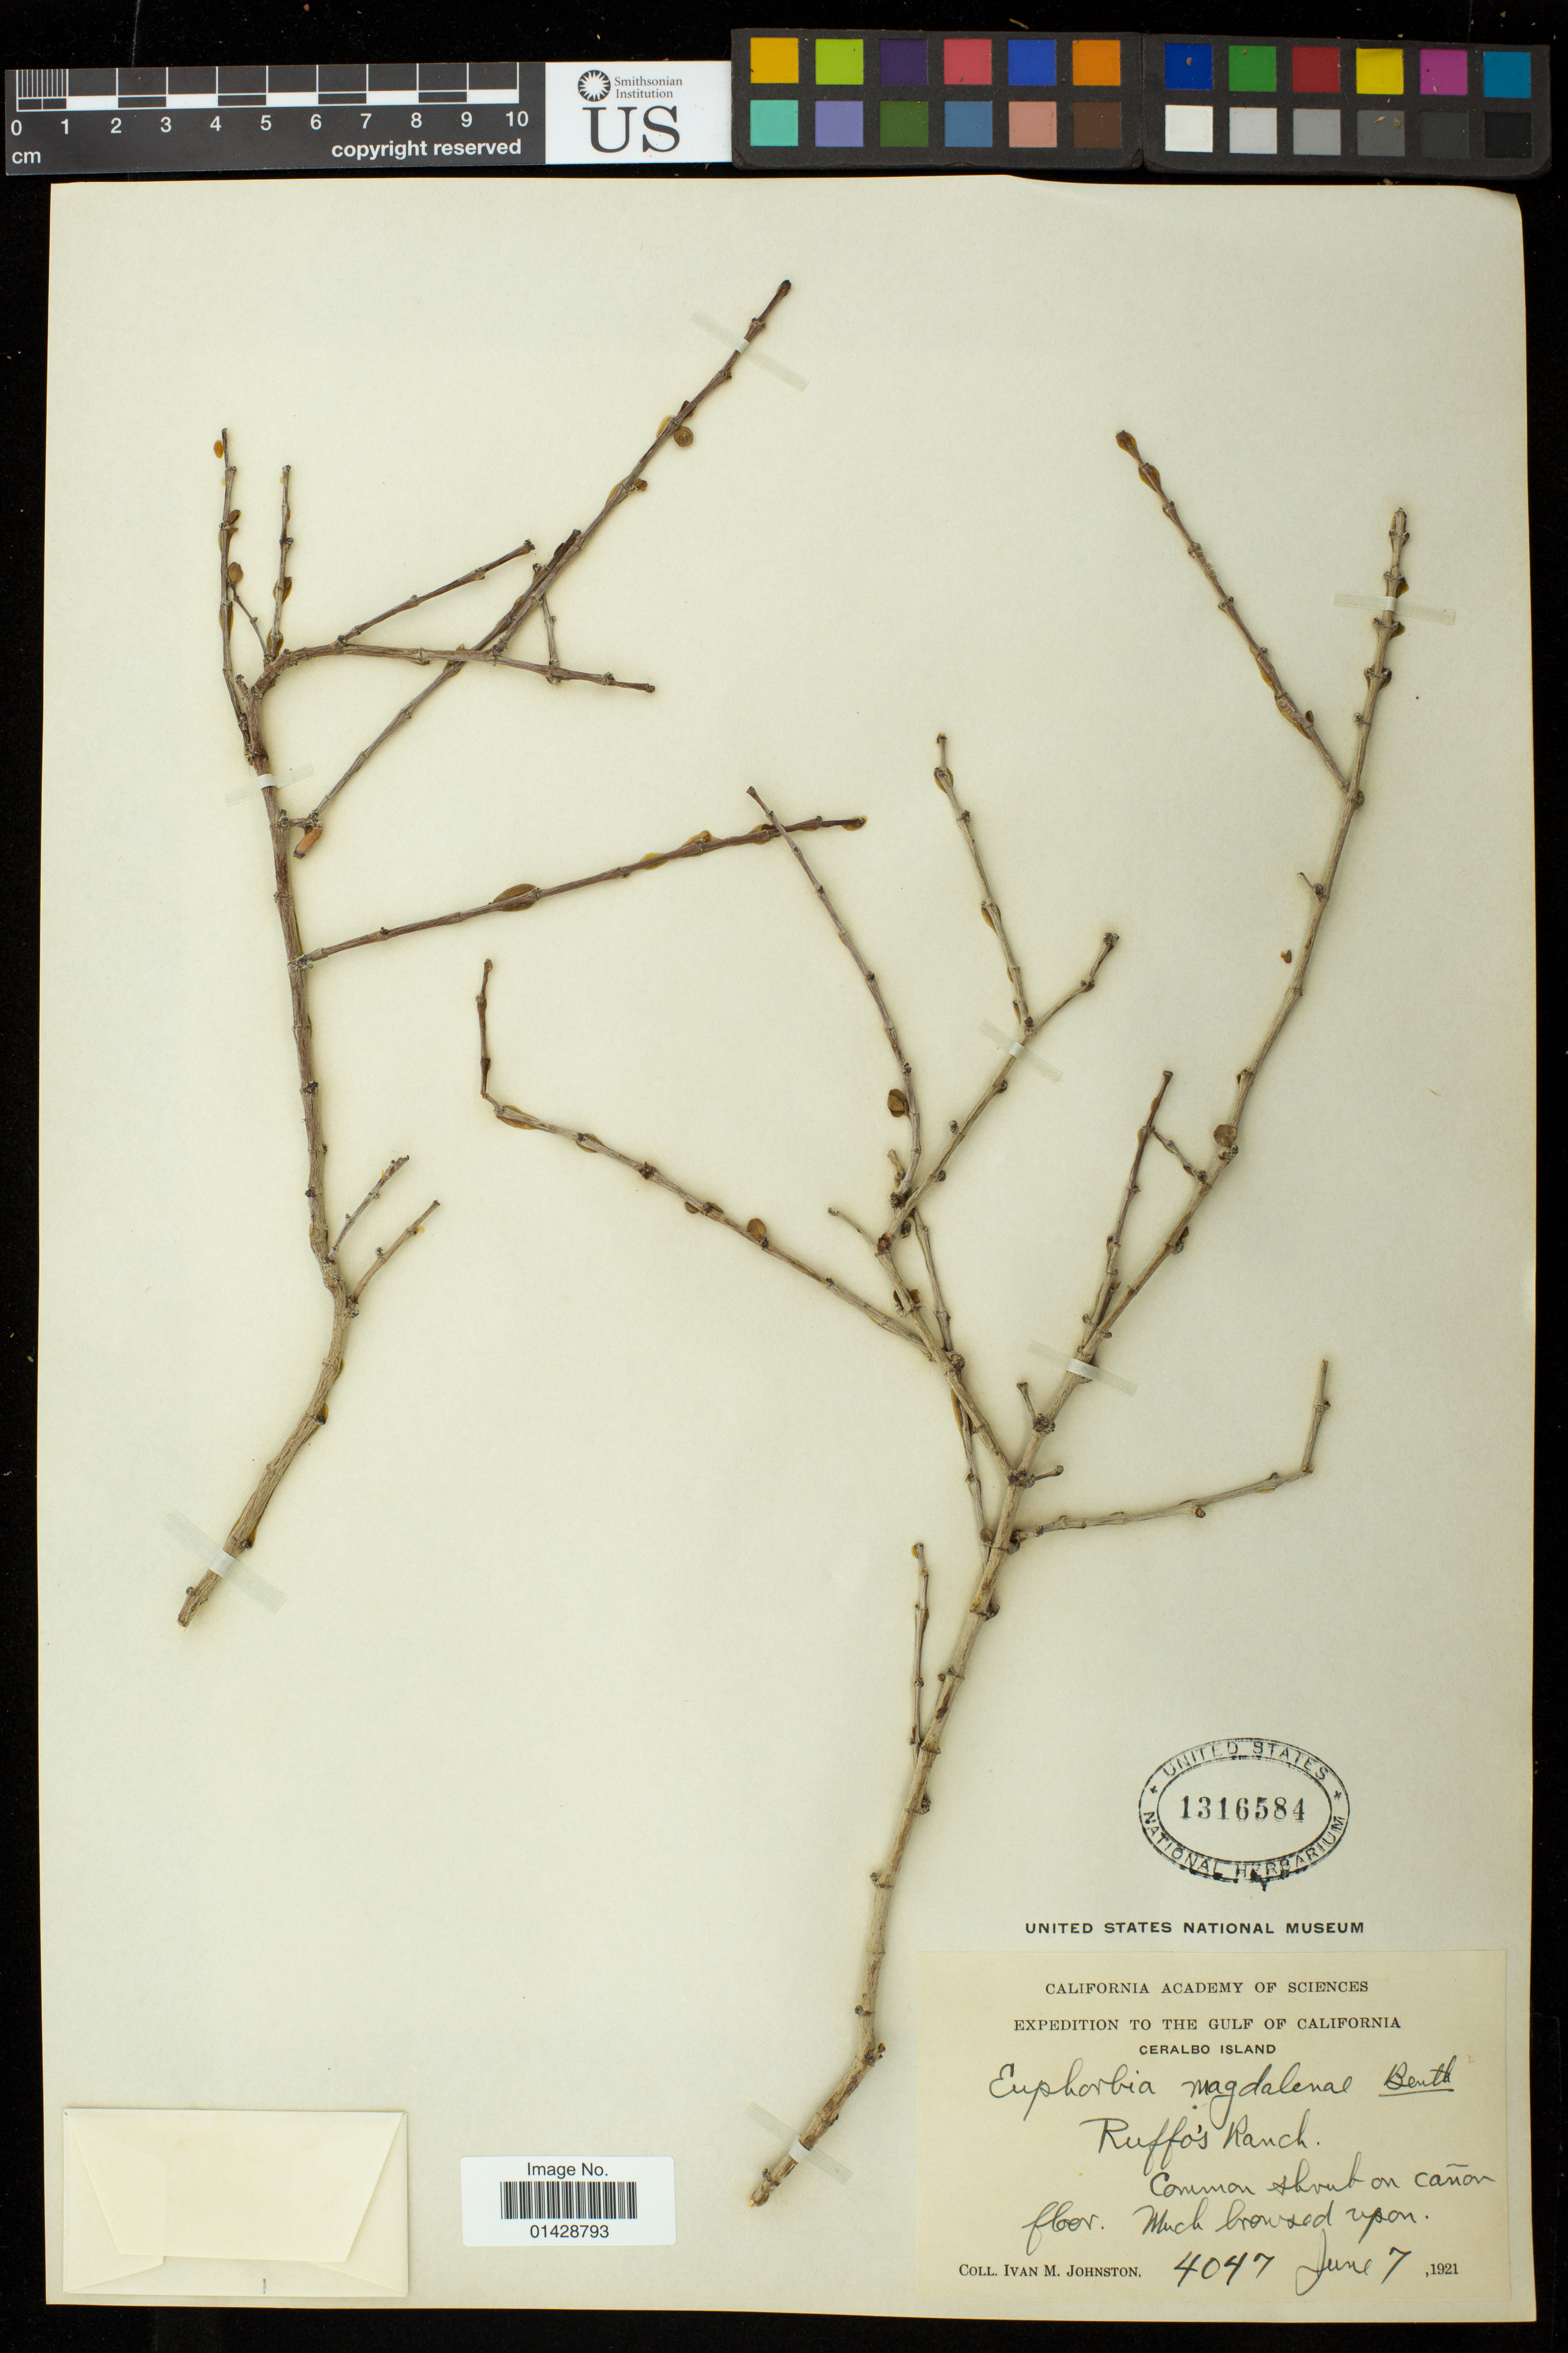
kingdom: Plantae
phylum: Tracheophyta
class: Magnoliopsida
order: Malpighiales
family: Euphorbiaceae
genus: Euphorbia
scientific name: Euphorbia magdalenae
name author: Benth.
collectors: I.M. Johnston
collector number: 4047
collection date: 1921-06-07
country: Mexico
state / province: Baja California Sur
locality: Ruffo's Ranch, Ceralbo Island, Gulf of California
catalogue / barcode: US 1316584